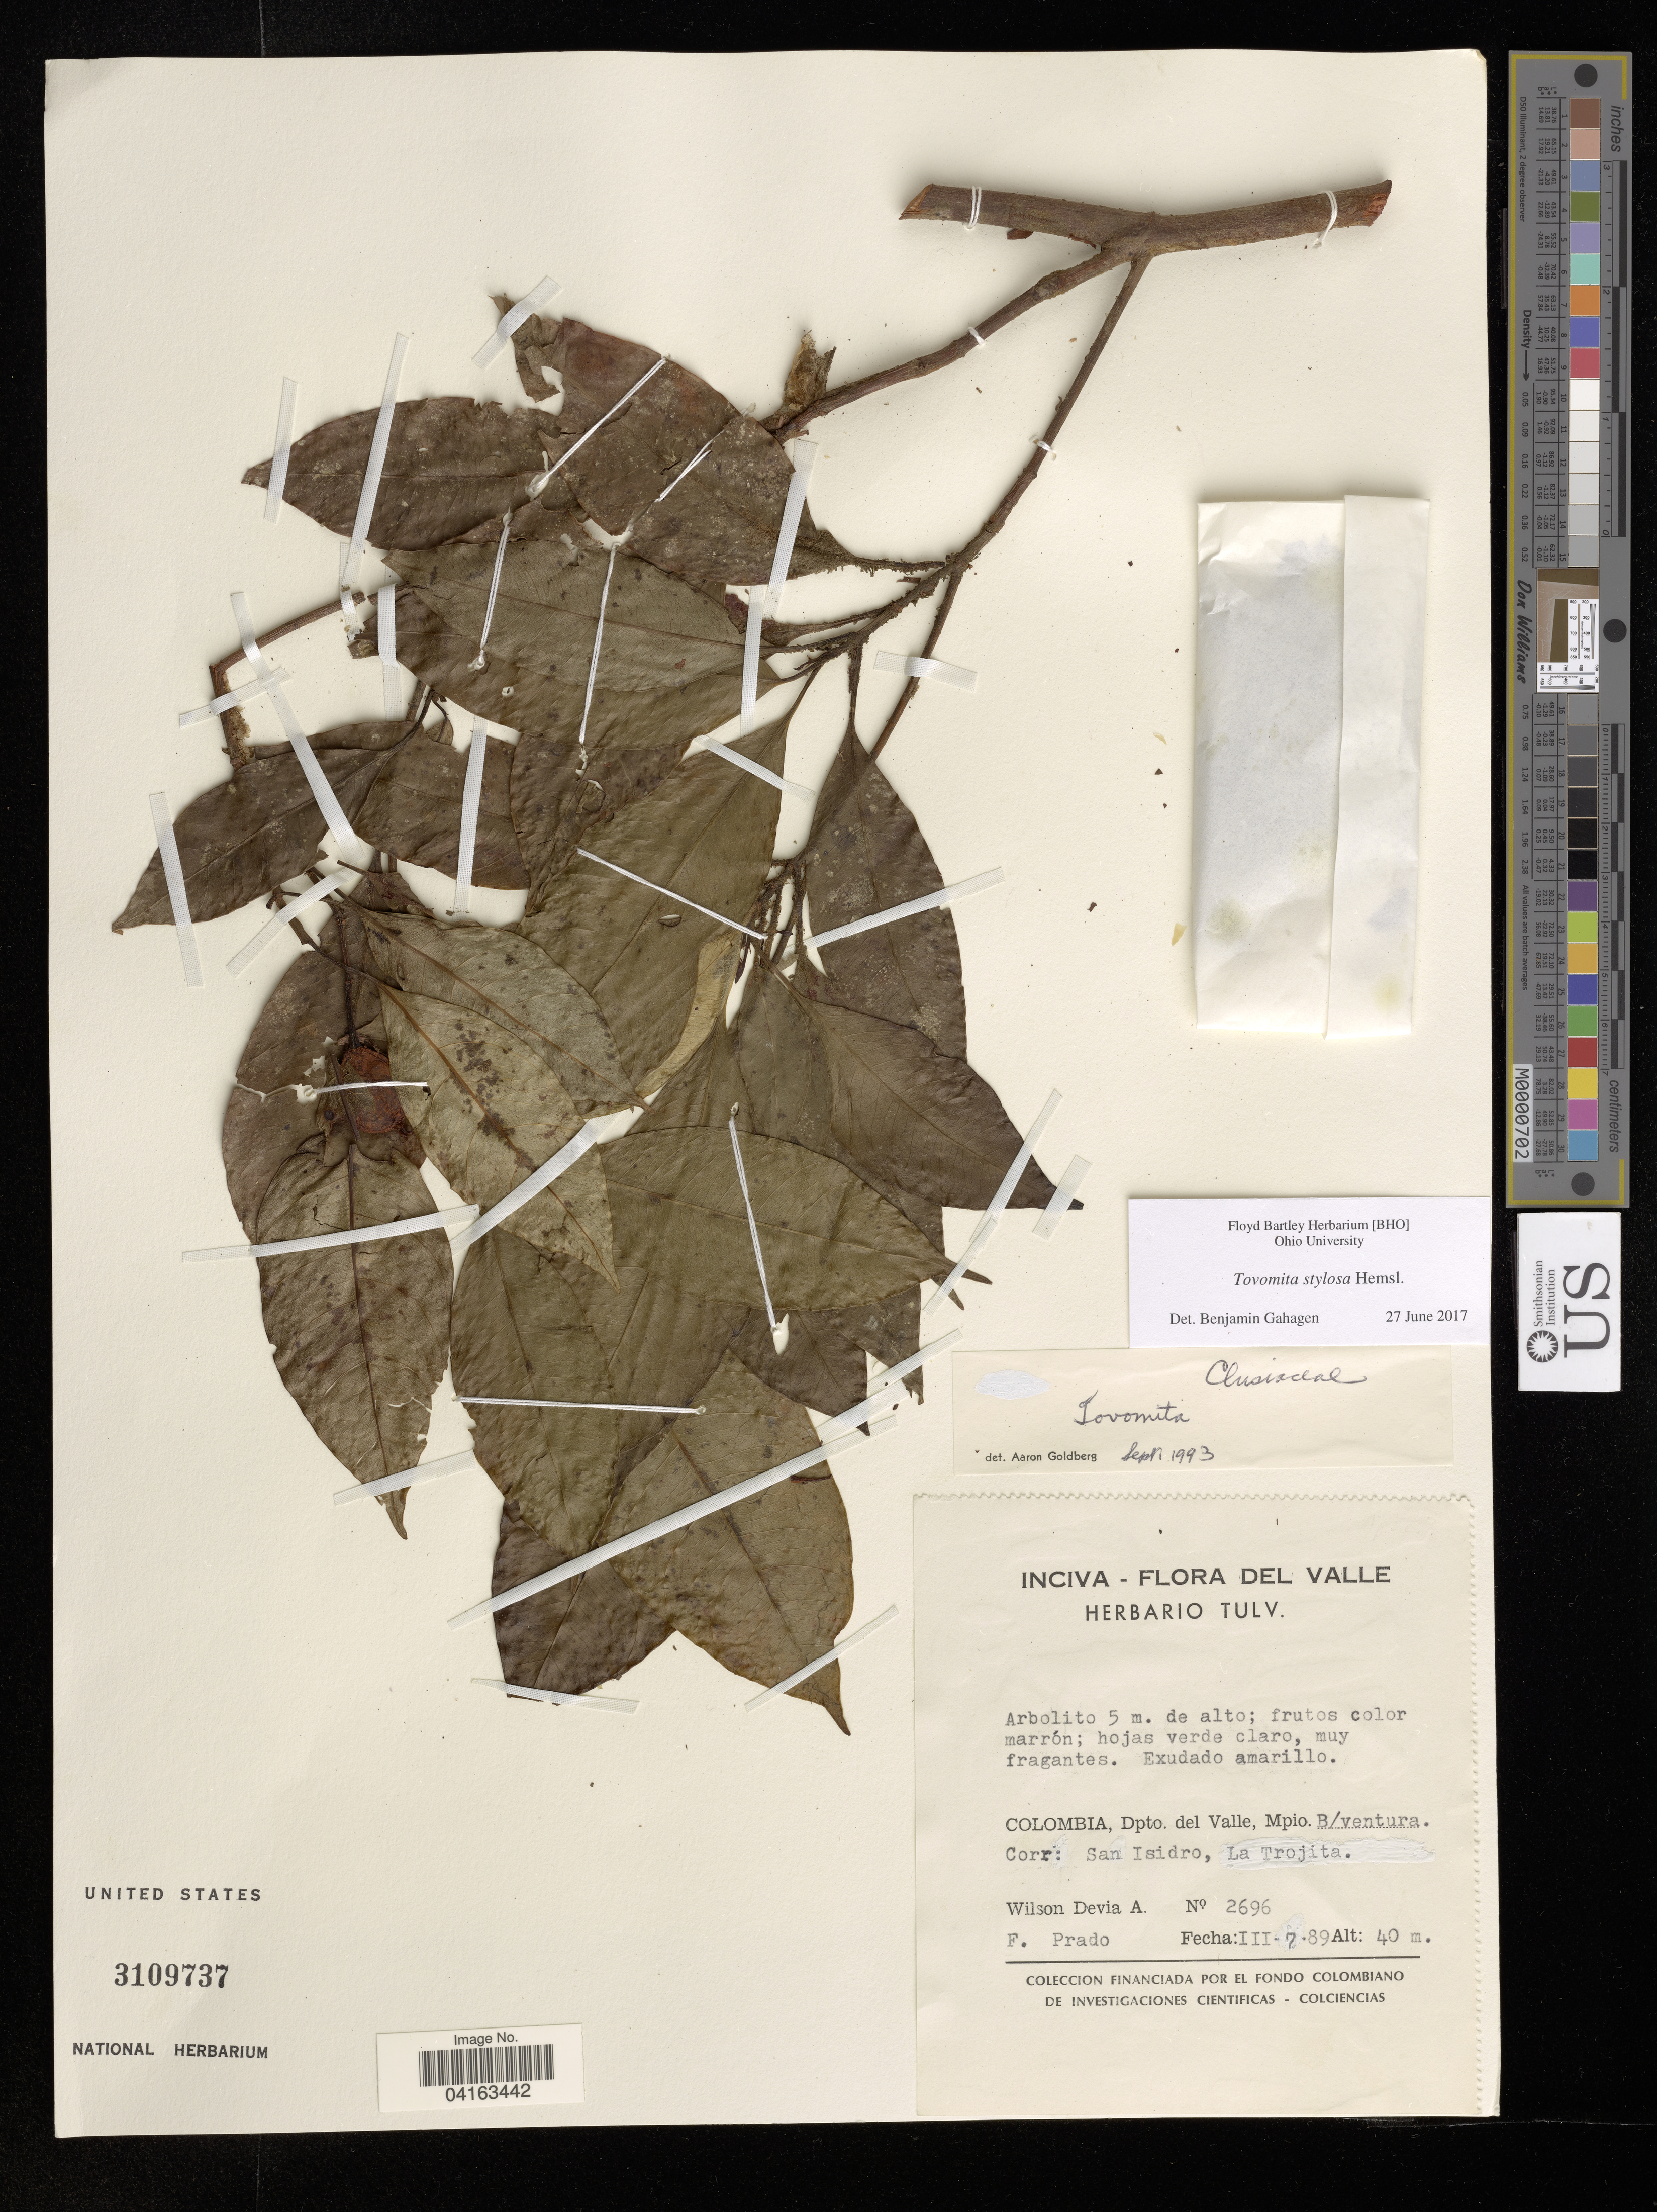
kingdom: Plantae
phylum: Tracheophyta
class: Magnoliopsida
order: Malpighiales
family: Clusiaceae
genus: Tovomita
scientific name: Tovomita stylosa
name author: Hemsl.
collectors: W. Devia A. & Prado. F.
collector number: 2696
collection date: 1989-03-07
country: Colombia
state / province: Valle del Cauca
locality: Dpto. del Valle, Mpio. B/ventura. Corr: San Isidro, La Trojita.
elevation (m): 40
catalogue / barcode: US 3109737